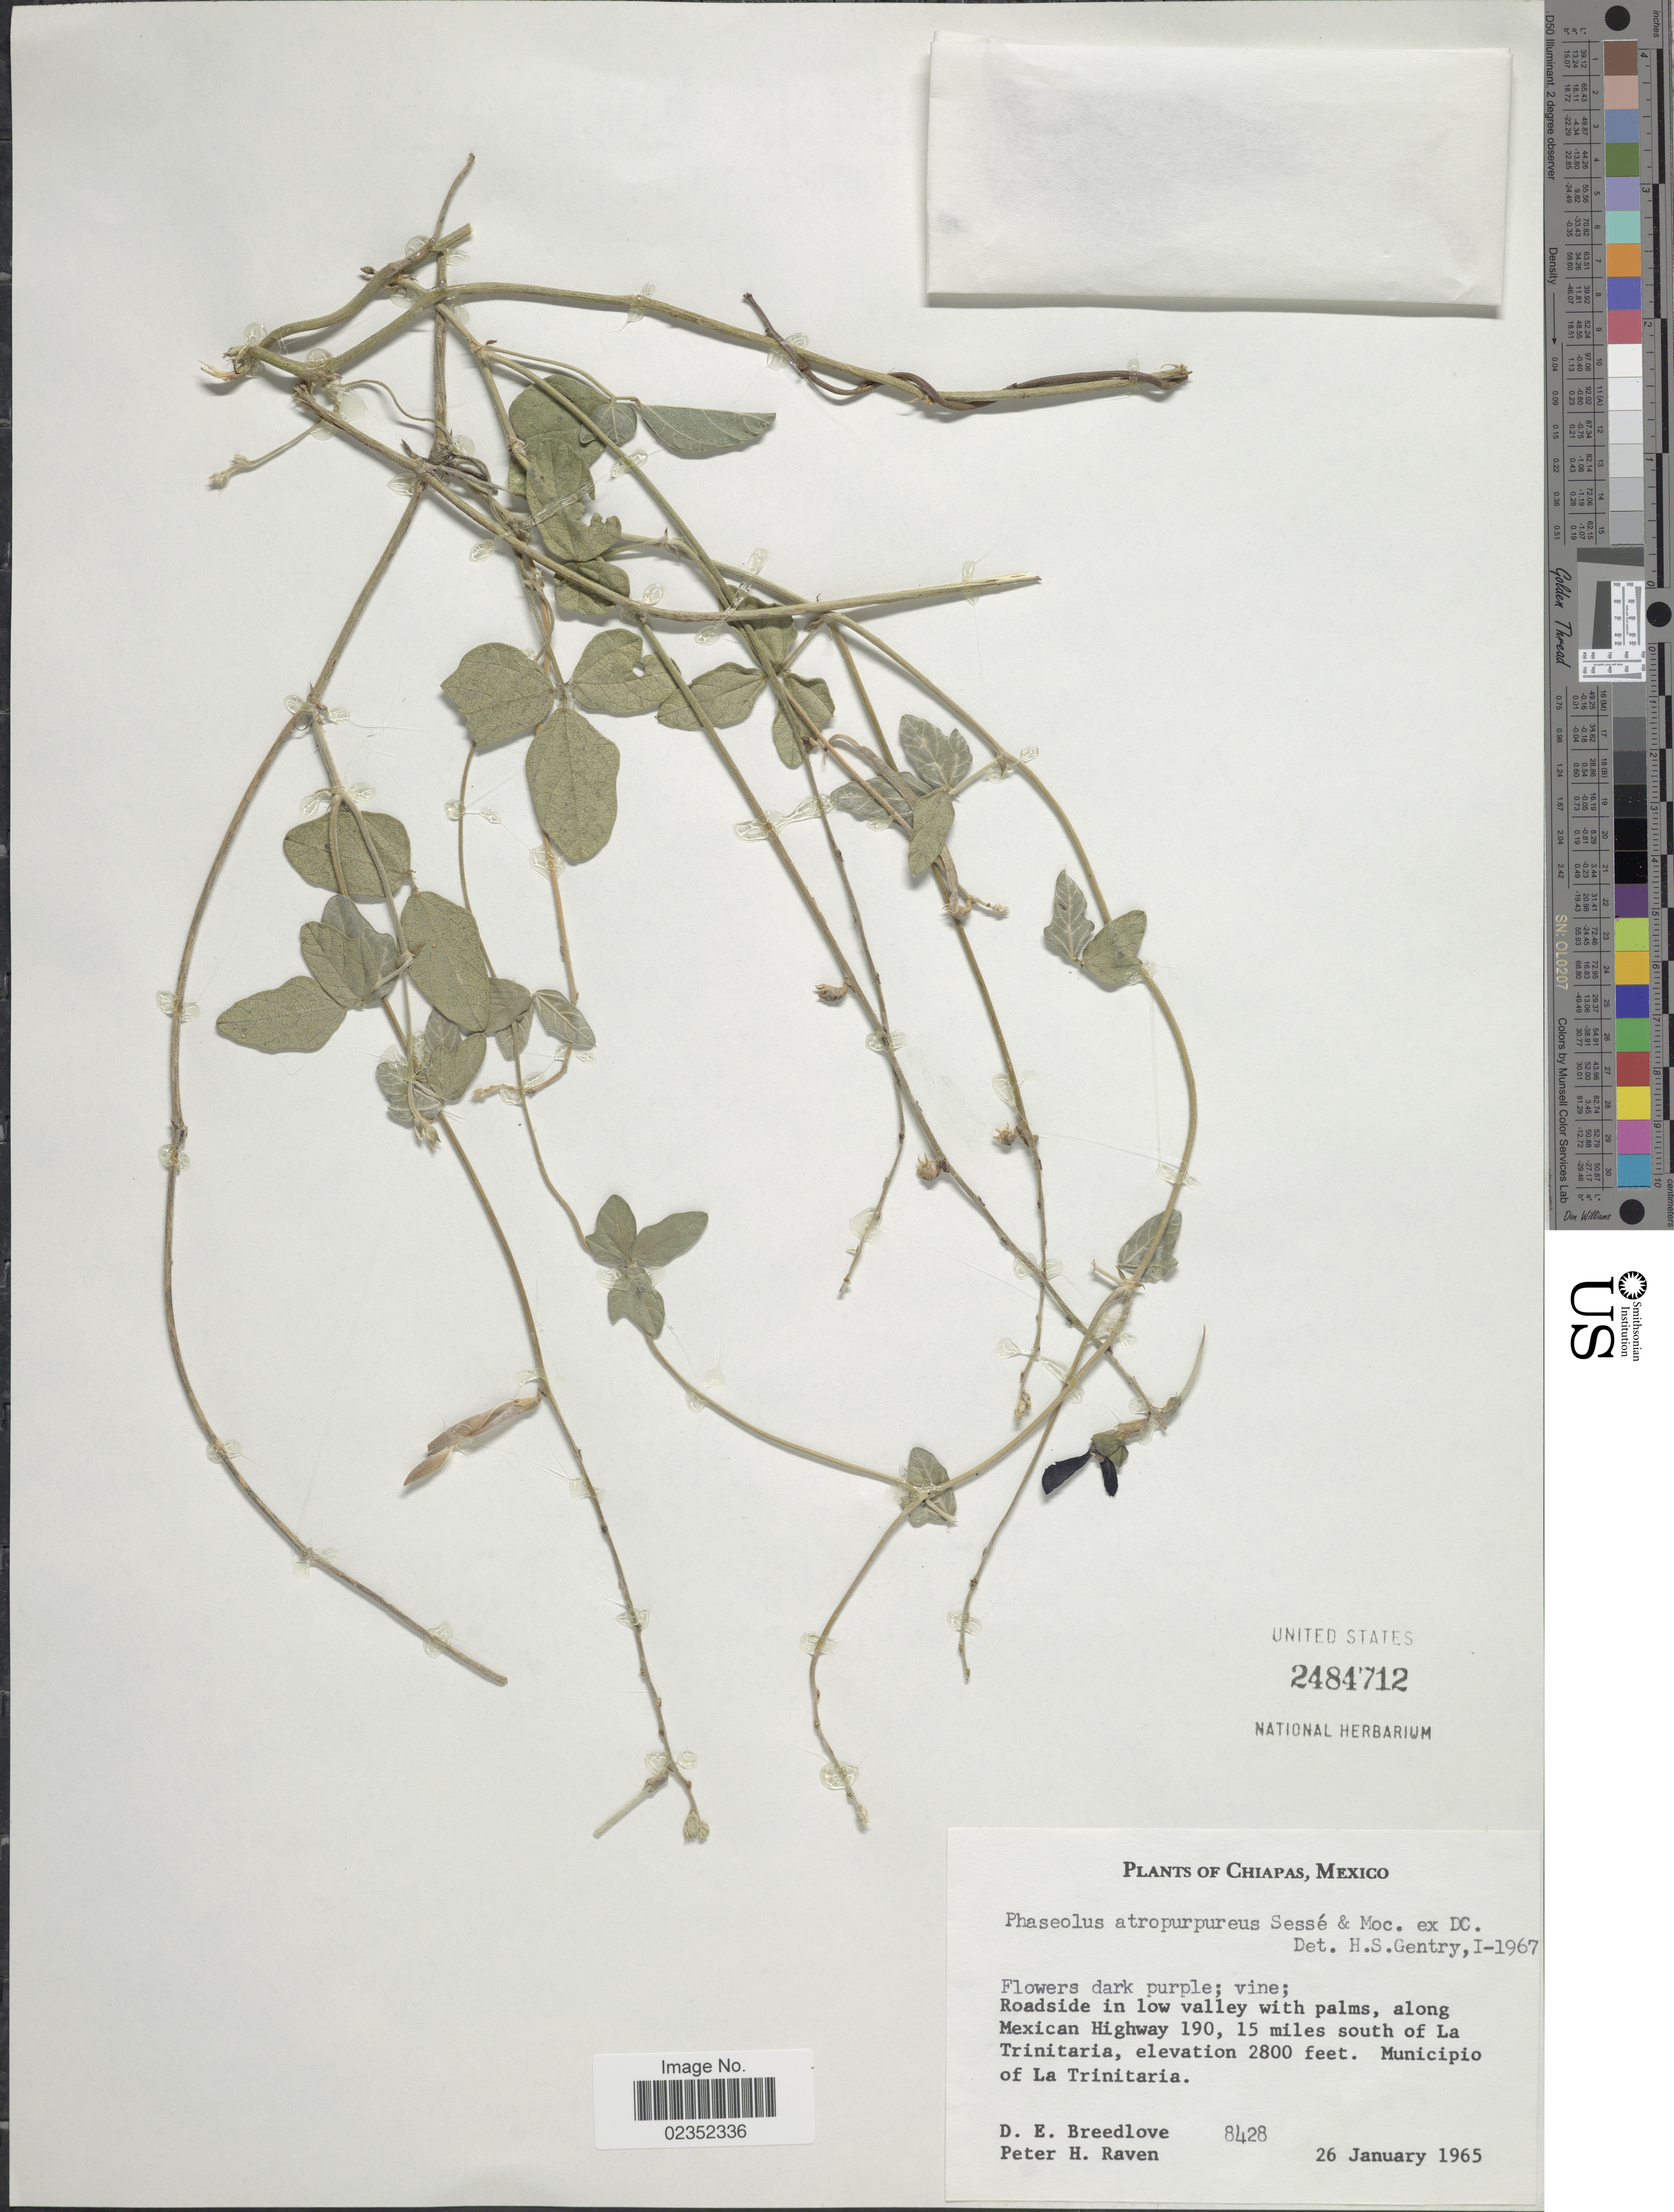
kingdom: Plantae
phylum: Tracheophyta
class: Magnoliopsida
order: Fabales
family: Fabaceae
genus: Macroptilium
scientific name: Macroptilium atropurpureum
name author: (DC.) Urb.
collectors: D. E. Breedlove & P. Raven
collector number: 8428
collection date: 1965-01-26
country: Mexico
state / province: Chiapas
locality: Roadside in low valley with palms, along Mexican Highway 190, 15 miles south of La Trinitaria. Municipio of La Trinitaria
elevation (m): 853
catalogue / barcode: US 2484712